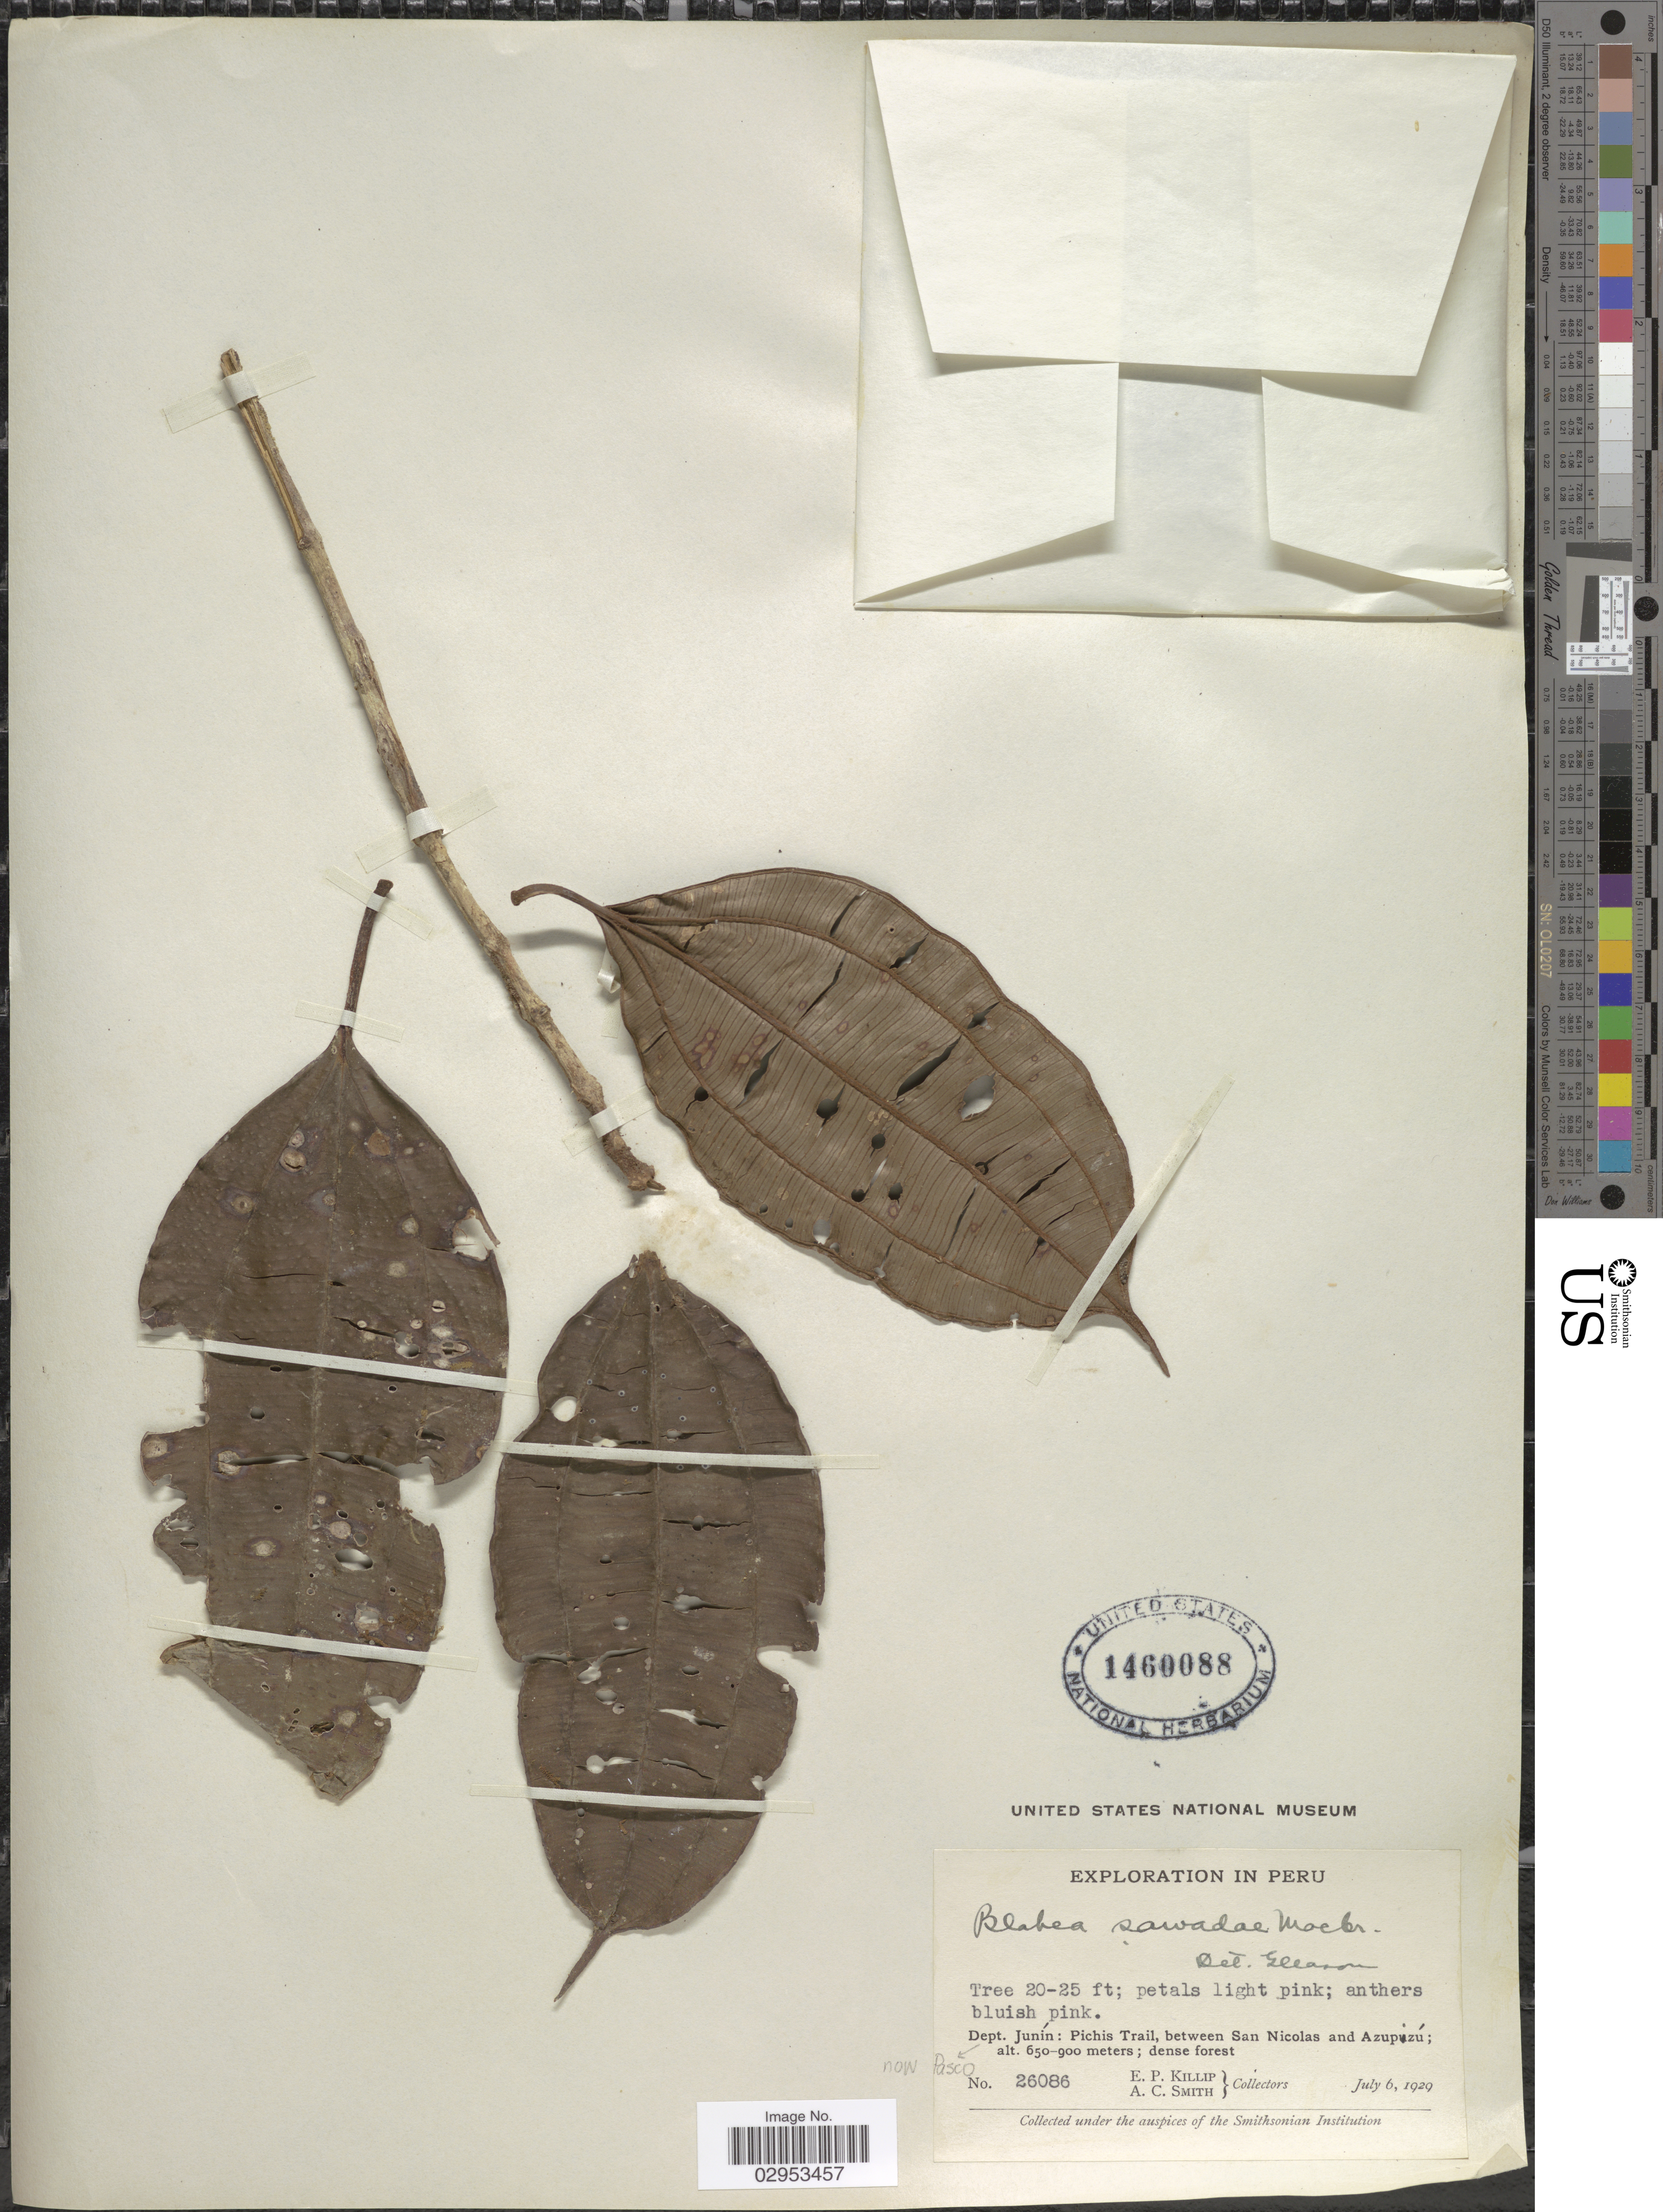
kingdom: Plantae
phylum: Tracheophyta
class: Magnoliopsida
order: Myrtales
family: Melastomataceae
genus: Blakea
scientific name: Blakea sawadae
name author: J.F. Macbr.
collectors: E. P. Killip & A. C. Smith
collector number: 26086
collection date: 1929-07-06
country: Peru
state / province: Pasco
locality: Dept. Junín: Pichis Trail, between San Nicolas and Azupizú. Now Pasco.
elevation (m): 650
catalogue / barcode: US 1460088